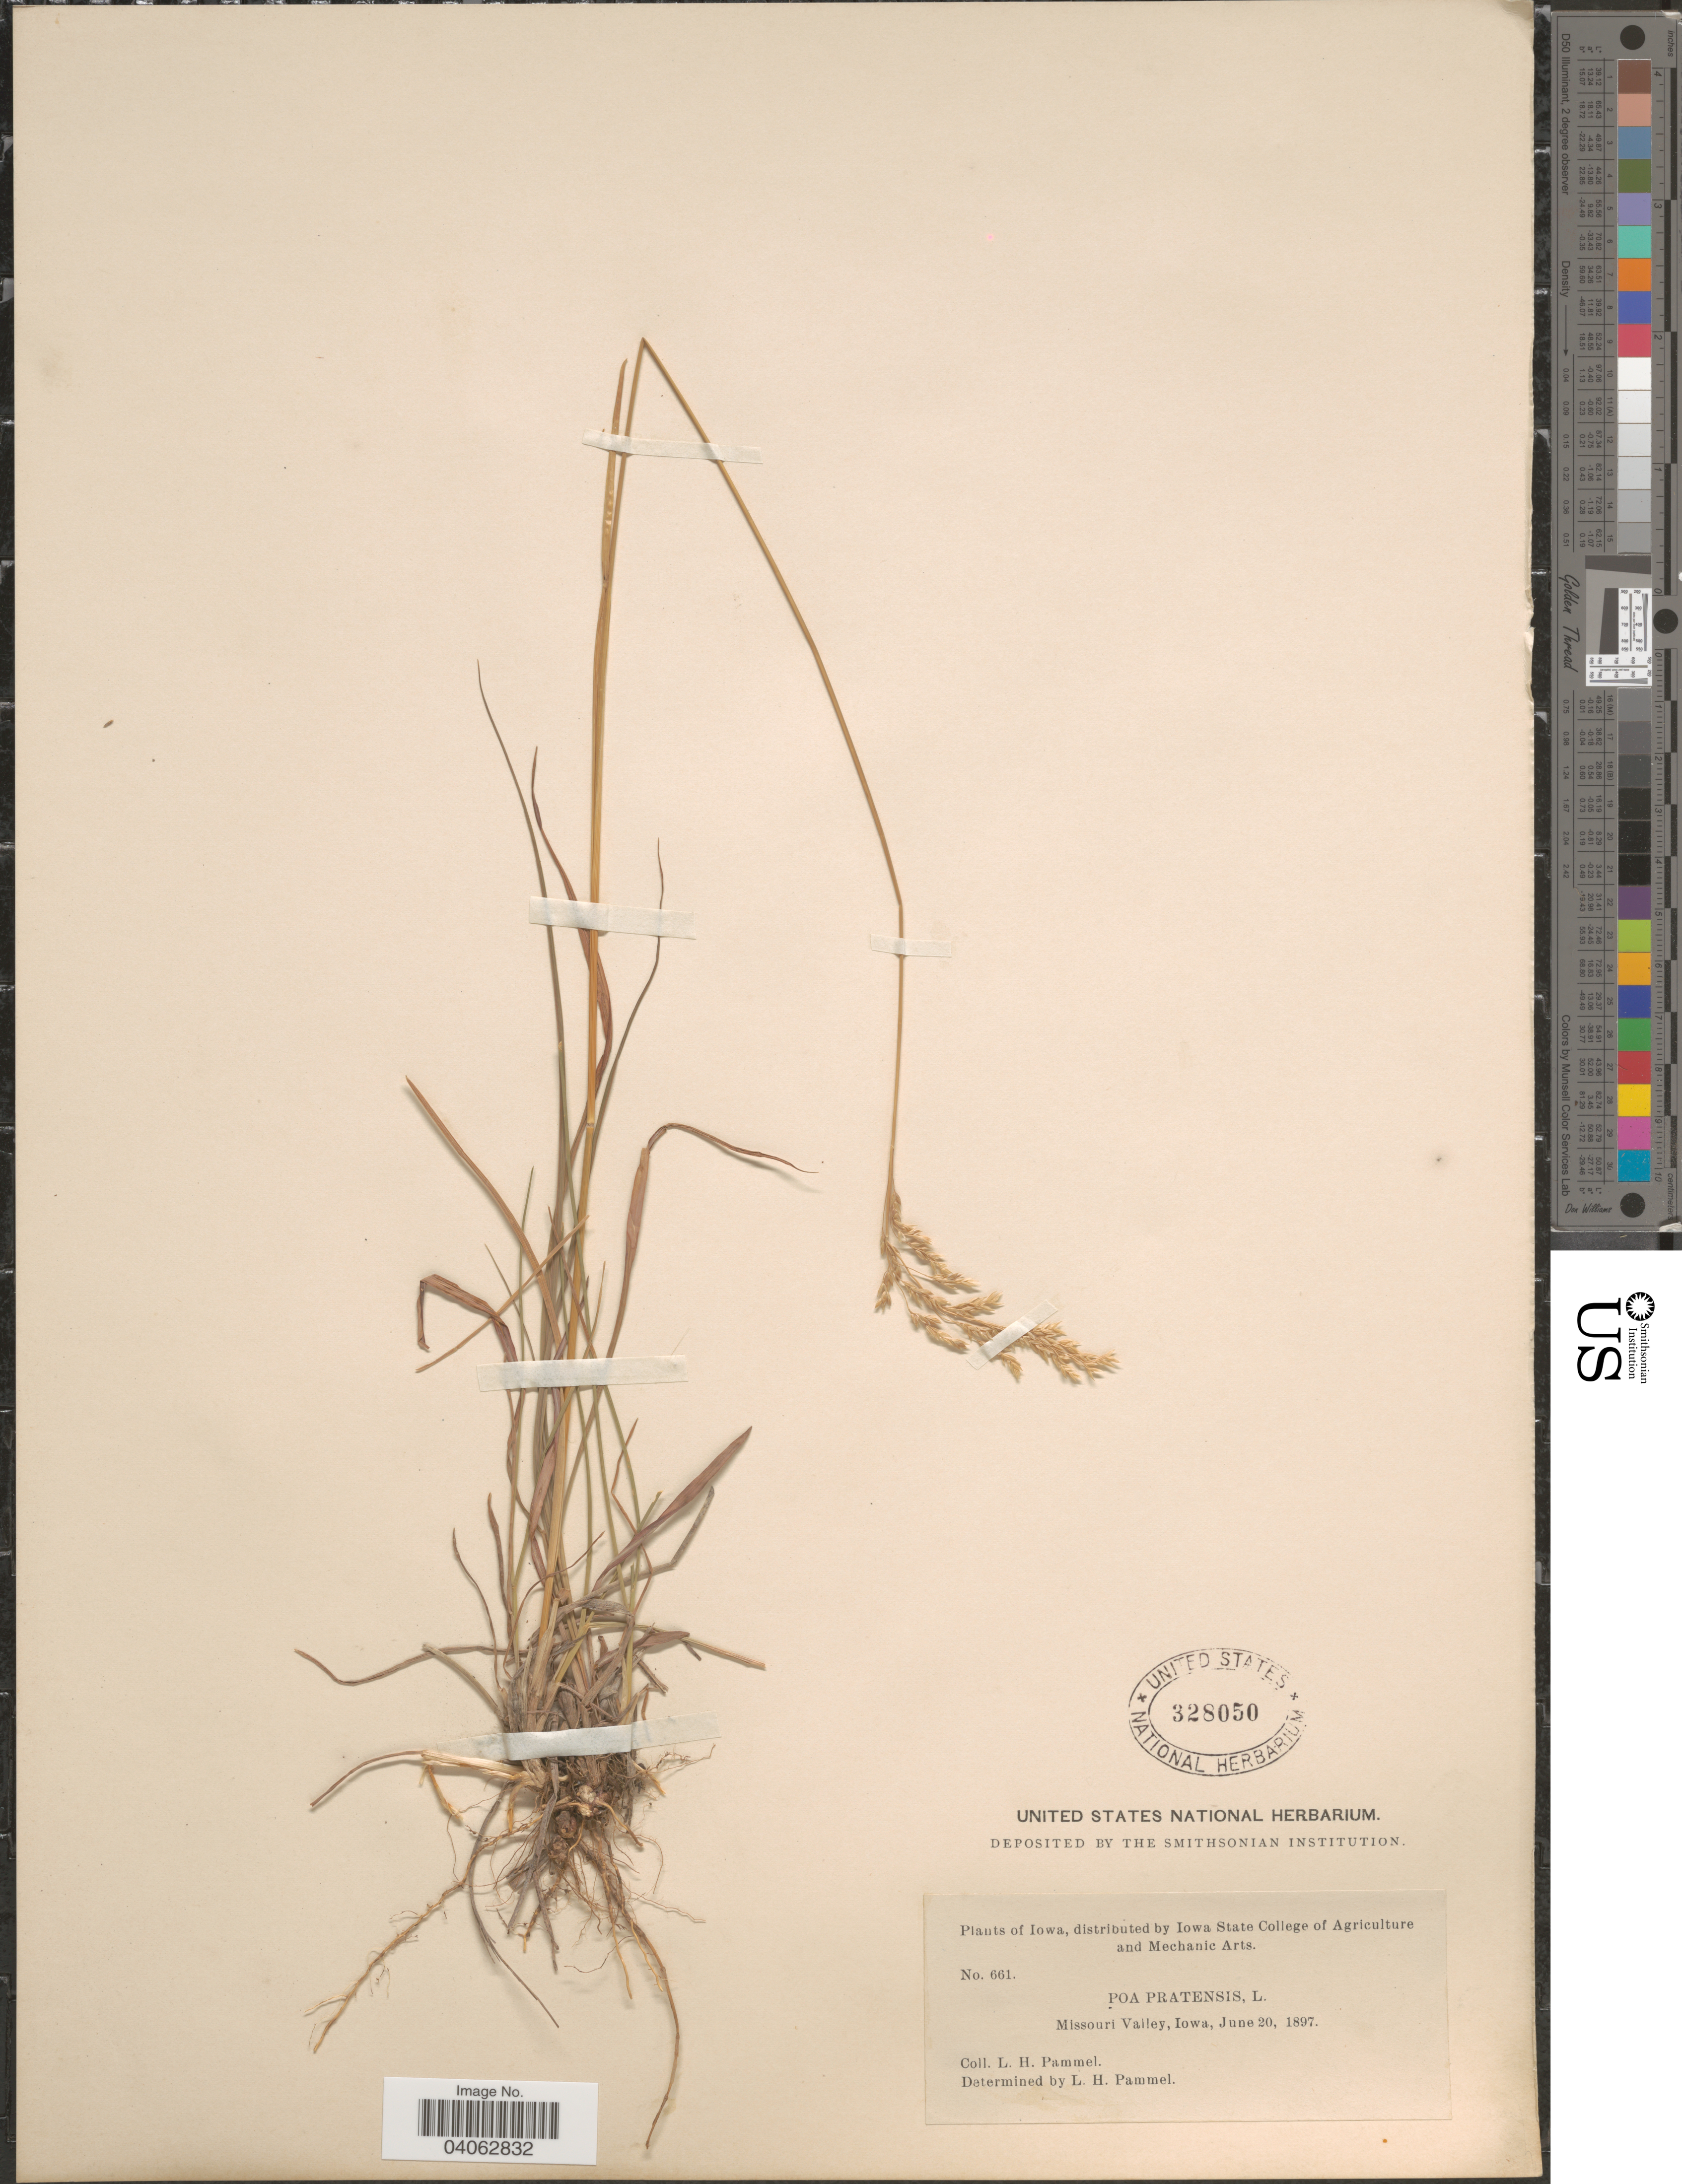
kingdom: Plantae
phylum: Tracheophyta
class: Liliopsida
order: Poales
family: Poaceae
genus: Poa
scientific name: Poa pratensis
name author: L.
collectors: L. Pammel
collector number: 661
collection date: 1897-06-20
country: United States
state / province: Iowa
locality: Missouri Valley.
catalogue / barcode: US 328050